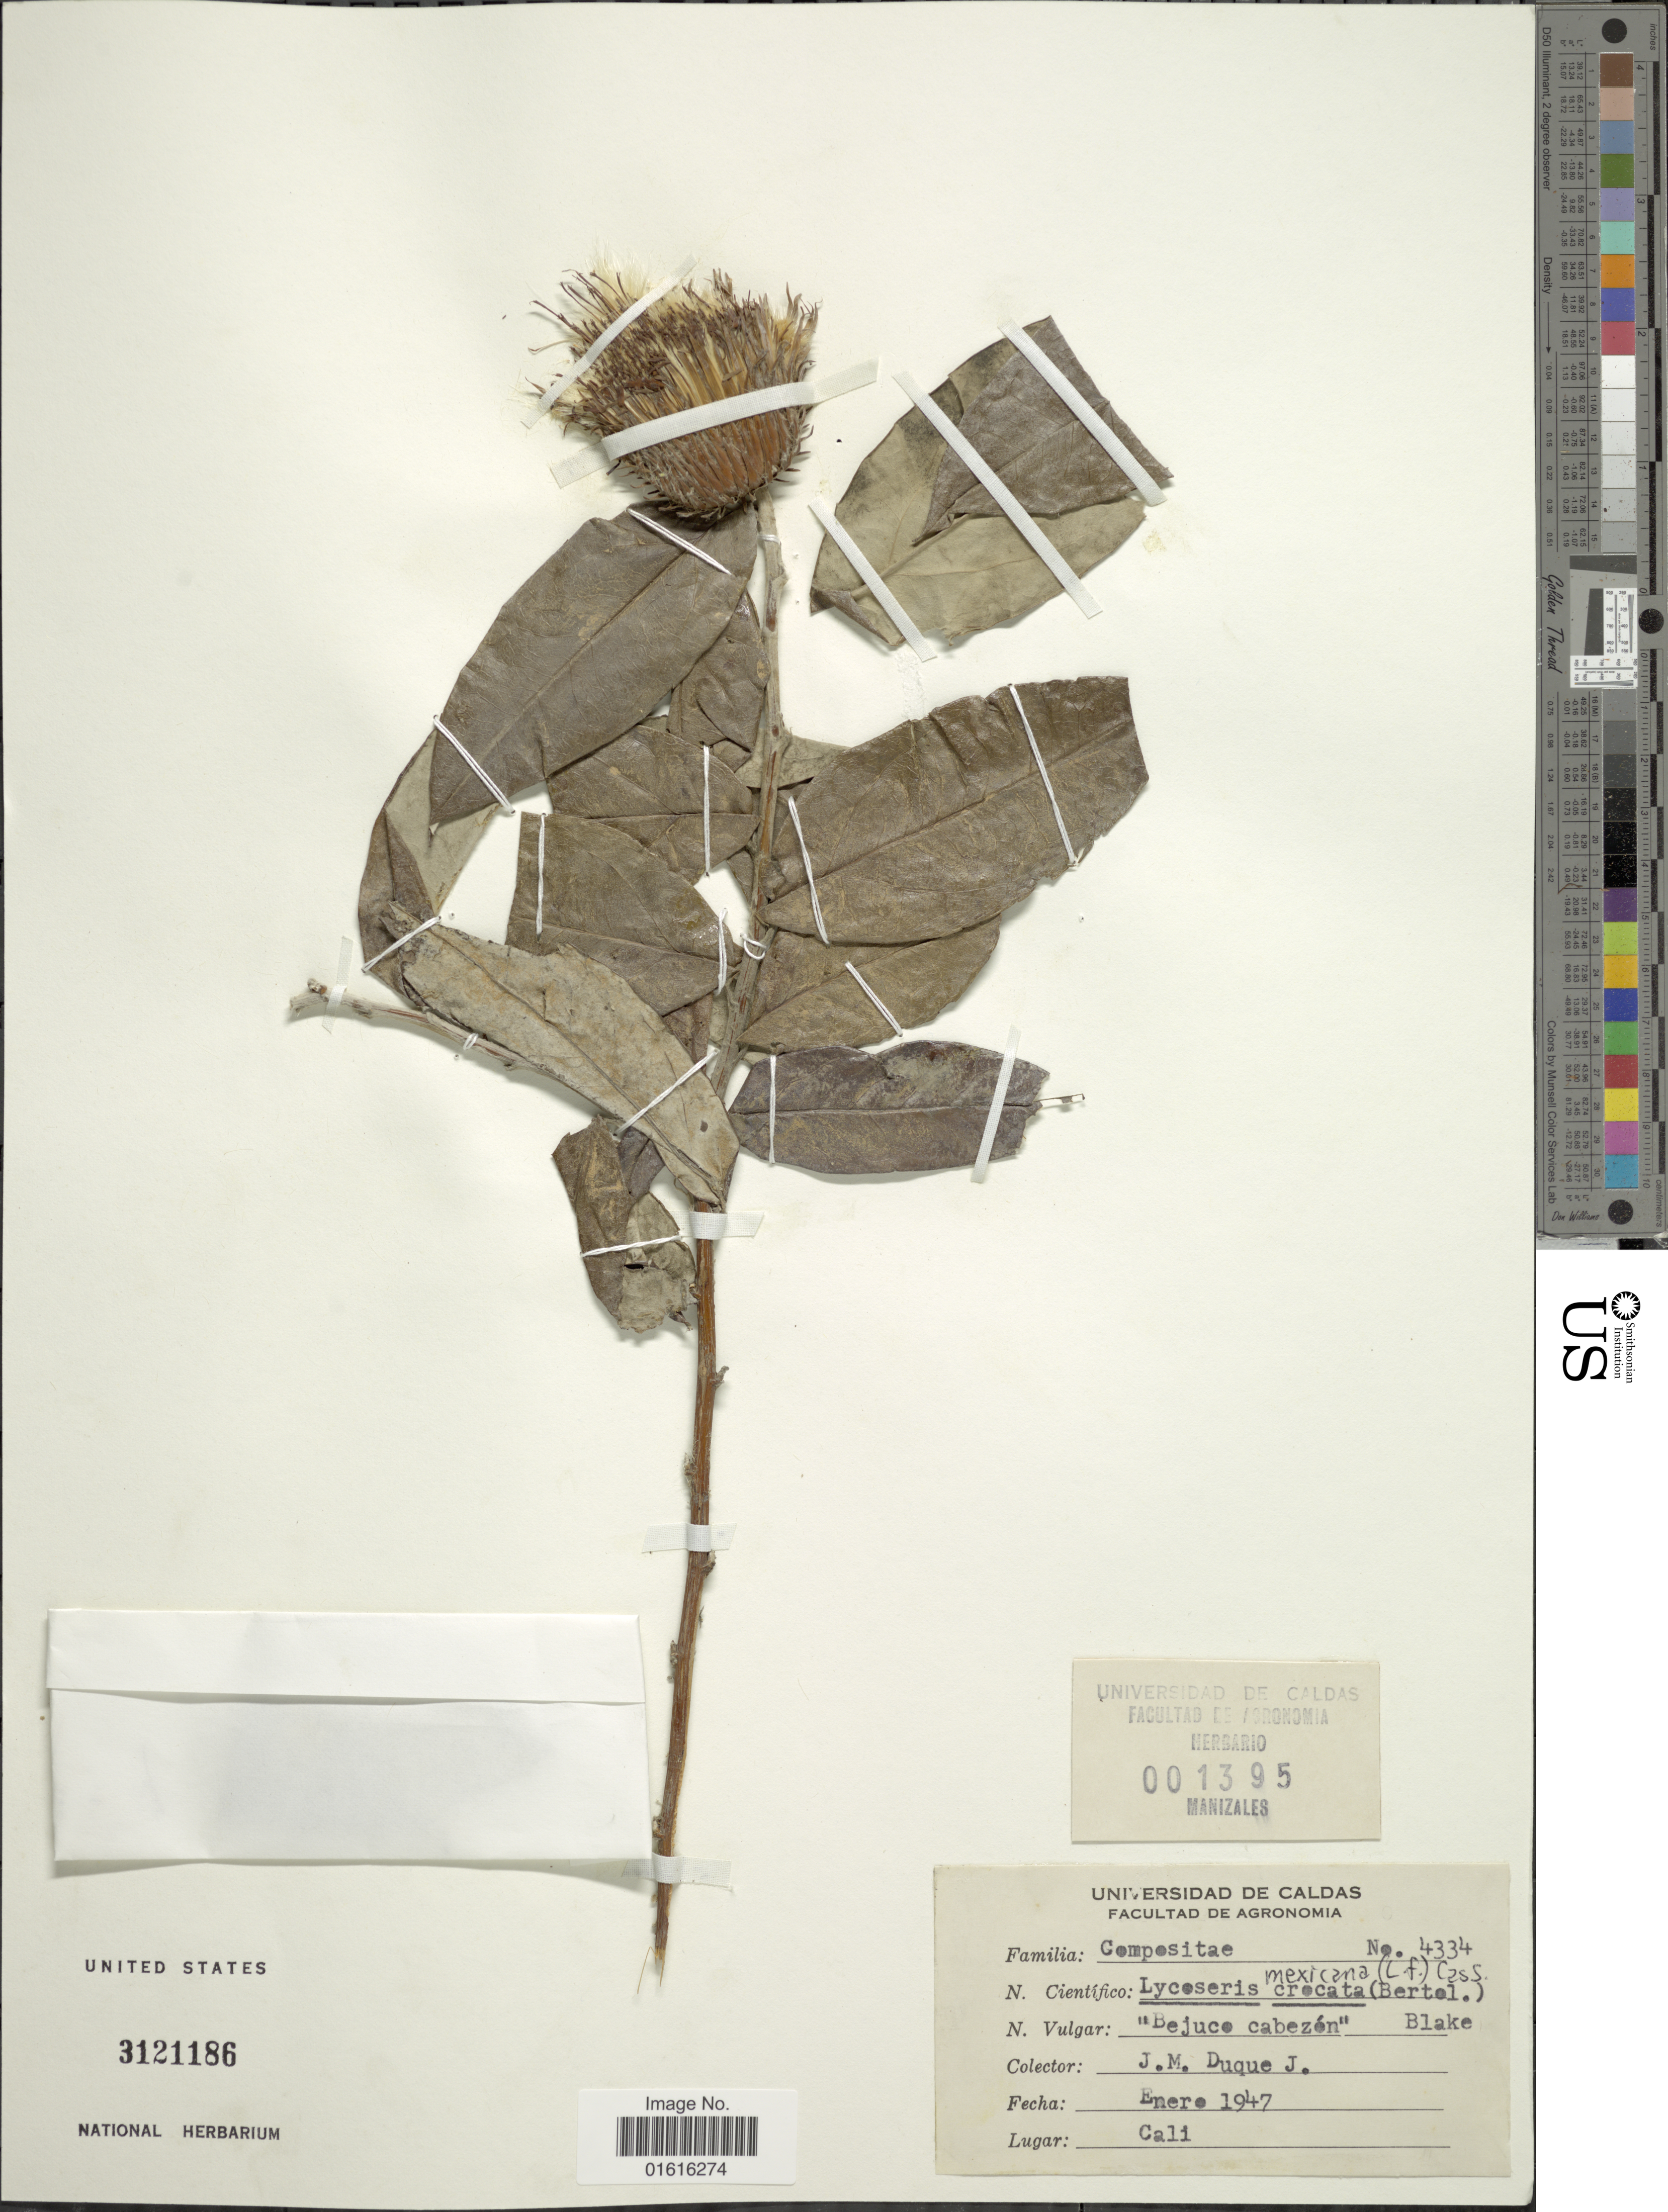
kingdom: Plantae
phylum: Tracheophyta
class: Magnoliopsida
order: Asterales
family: Asteraceae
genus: Lycoseris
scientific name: Lycoseris mexicana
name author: (L. f.) Cass.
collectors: J. M. Duque Jaramillo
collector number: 4334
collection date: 1947-01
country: Colombia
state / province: Valle del Cauca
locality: Cali.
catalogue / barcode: US 3121186